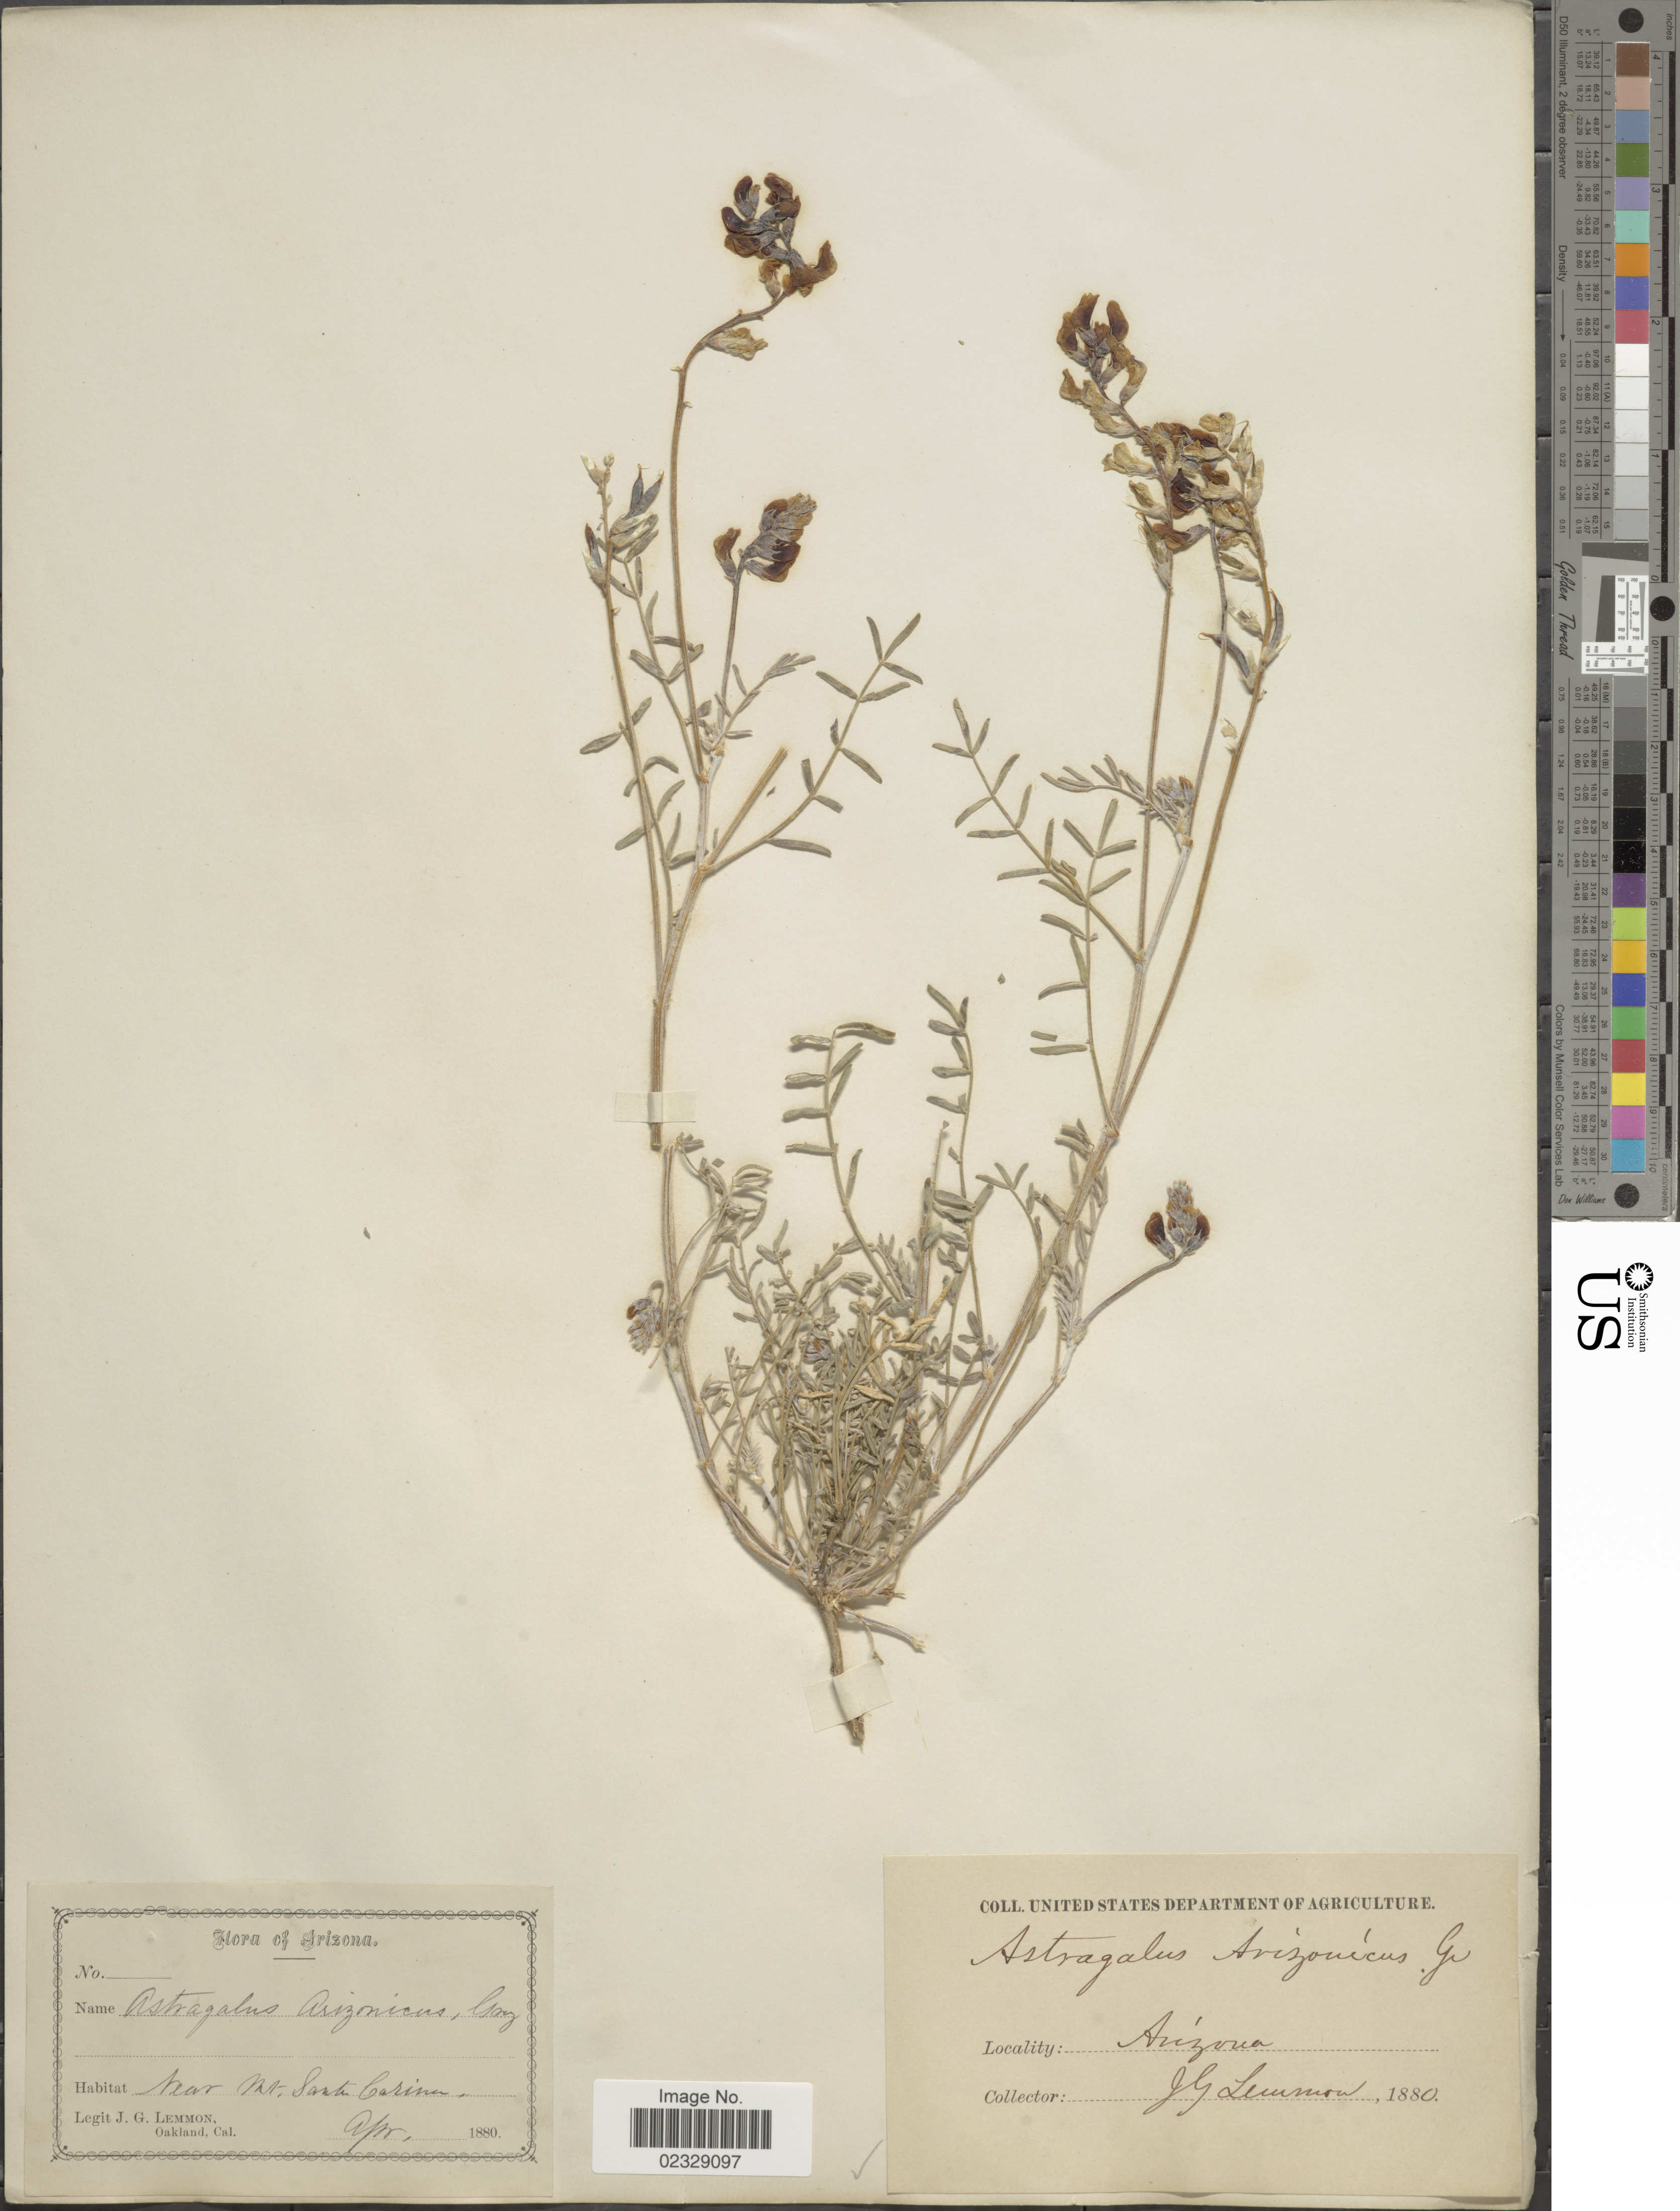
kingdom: Plantae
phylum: Tracheophyta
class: Magnoliopsida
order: Fabales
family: Fabaceae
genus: Astragalus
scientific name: Astragalus arizonicus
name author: A. Gray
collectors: J. Lemmon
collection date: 1880-04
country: United States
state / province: Arizona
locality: Near Mt, Santa Carina